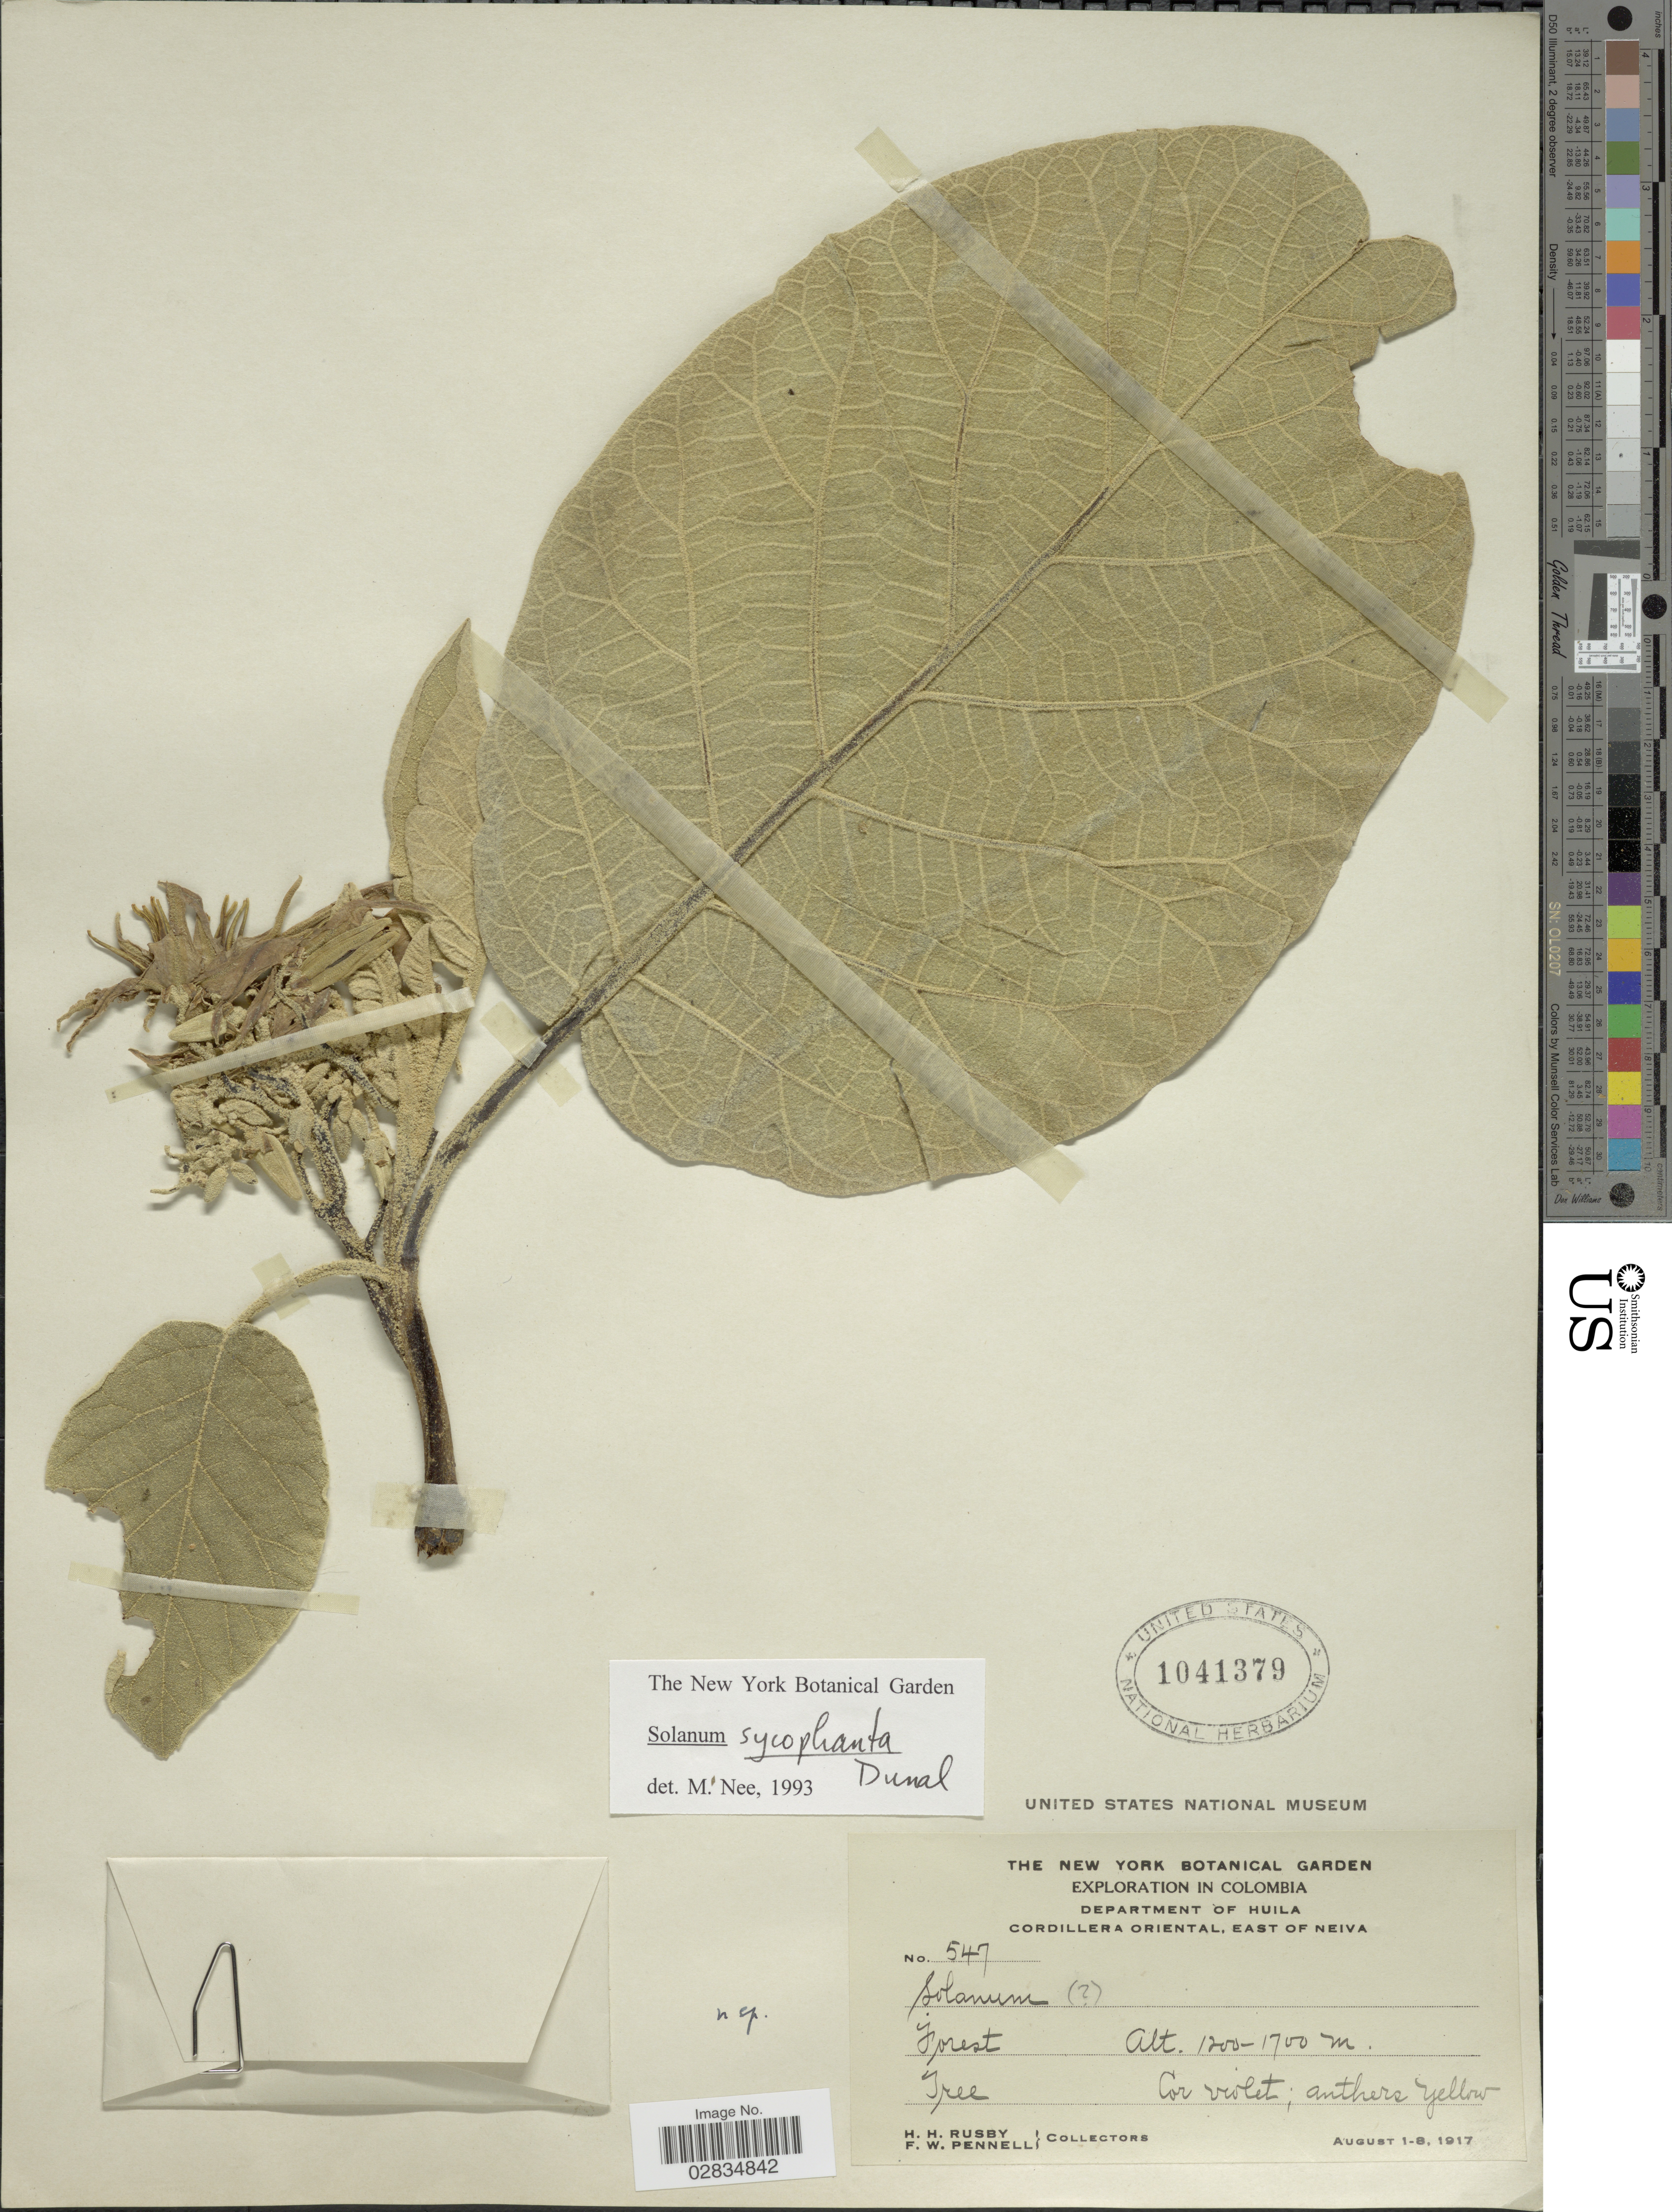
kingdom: Plantae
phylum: Tracheophyta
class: Magnoliopsida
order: Solanales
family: Solanaceae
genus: Solanum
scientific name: Solanum sycophanta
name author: Dunal in DC.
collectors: H. H. Rusby & F. W. Pennell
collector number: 547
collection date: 1917-08-01/1917-08-08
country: Colombia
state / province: Huila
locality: Department of Huila, Cordillera Oriental, East of Neiva.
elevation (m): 1200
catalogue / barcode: US 1041379